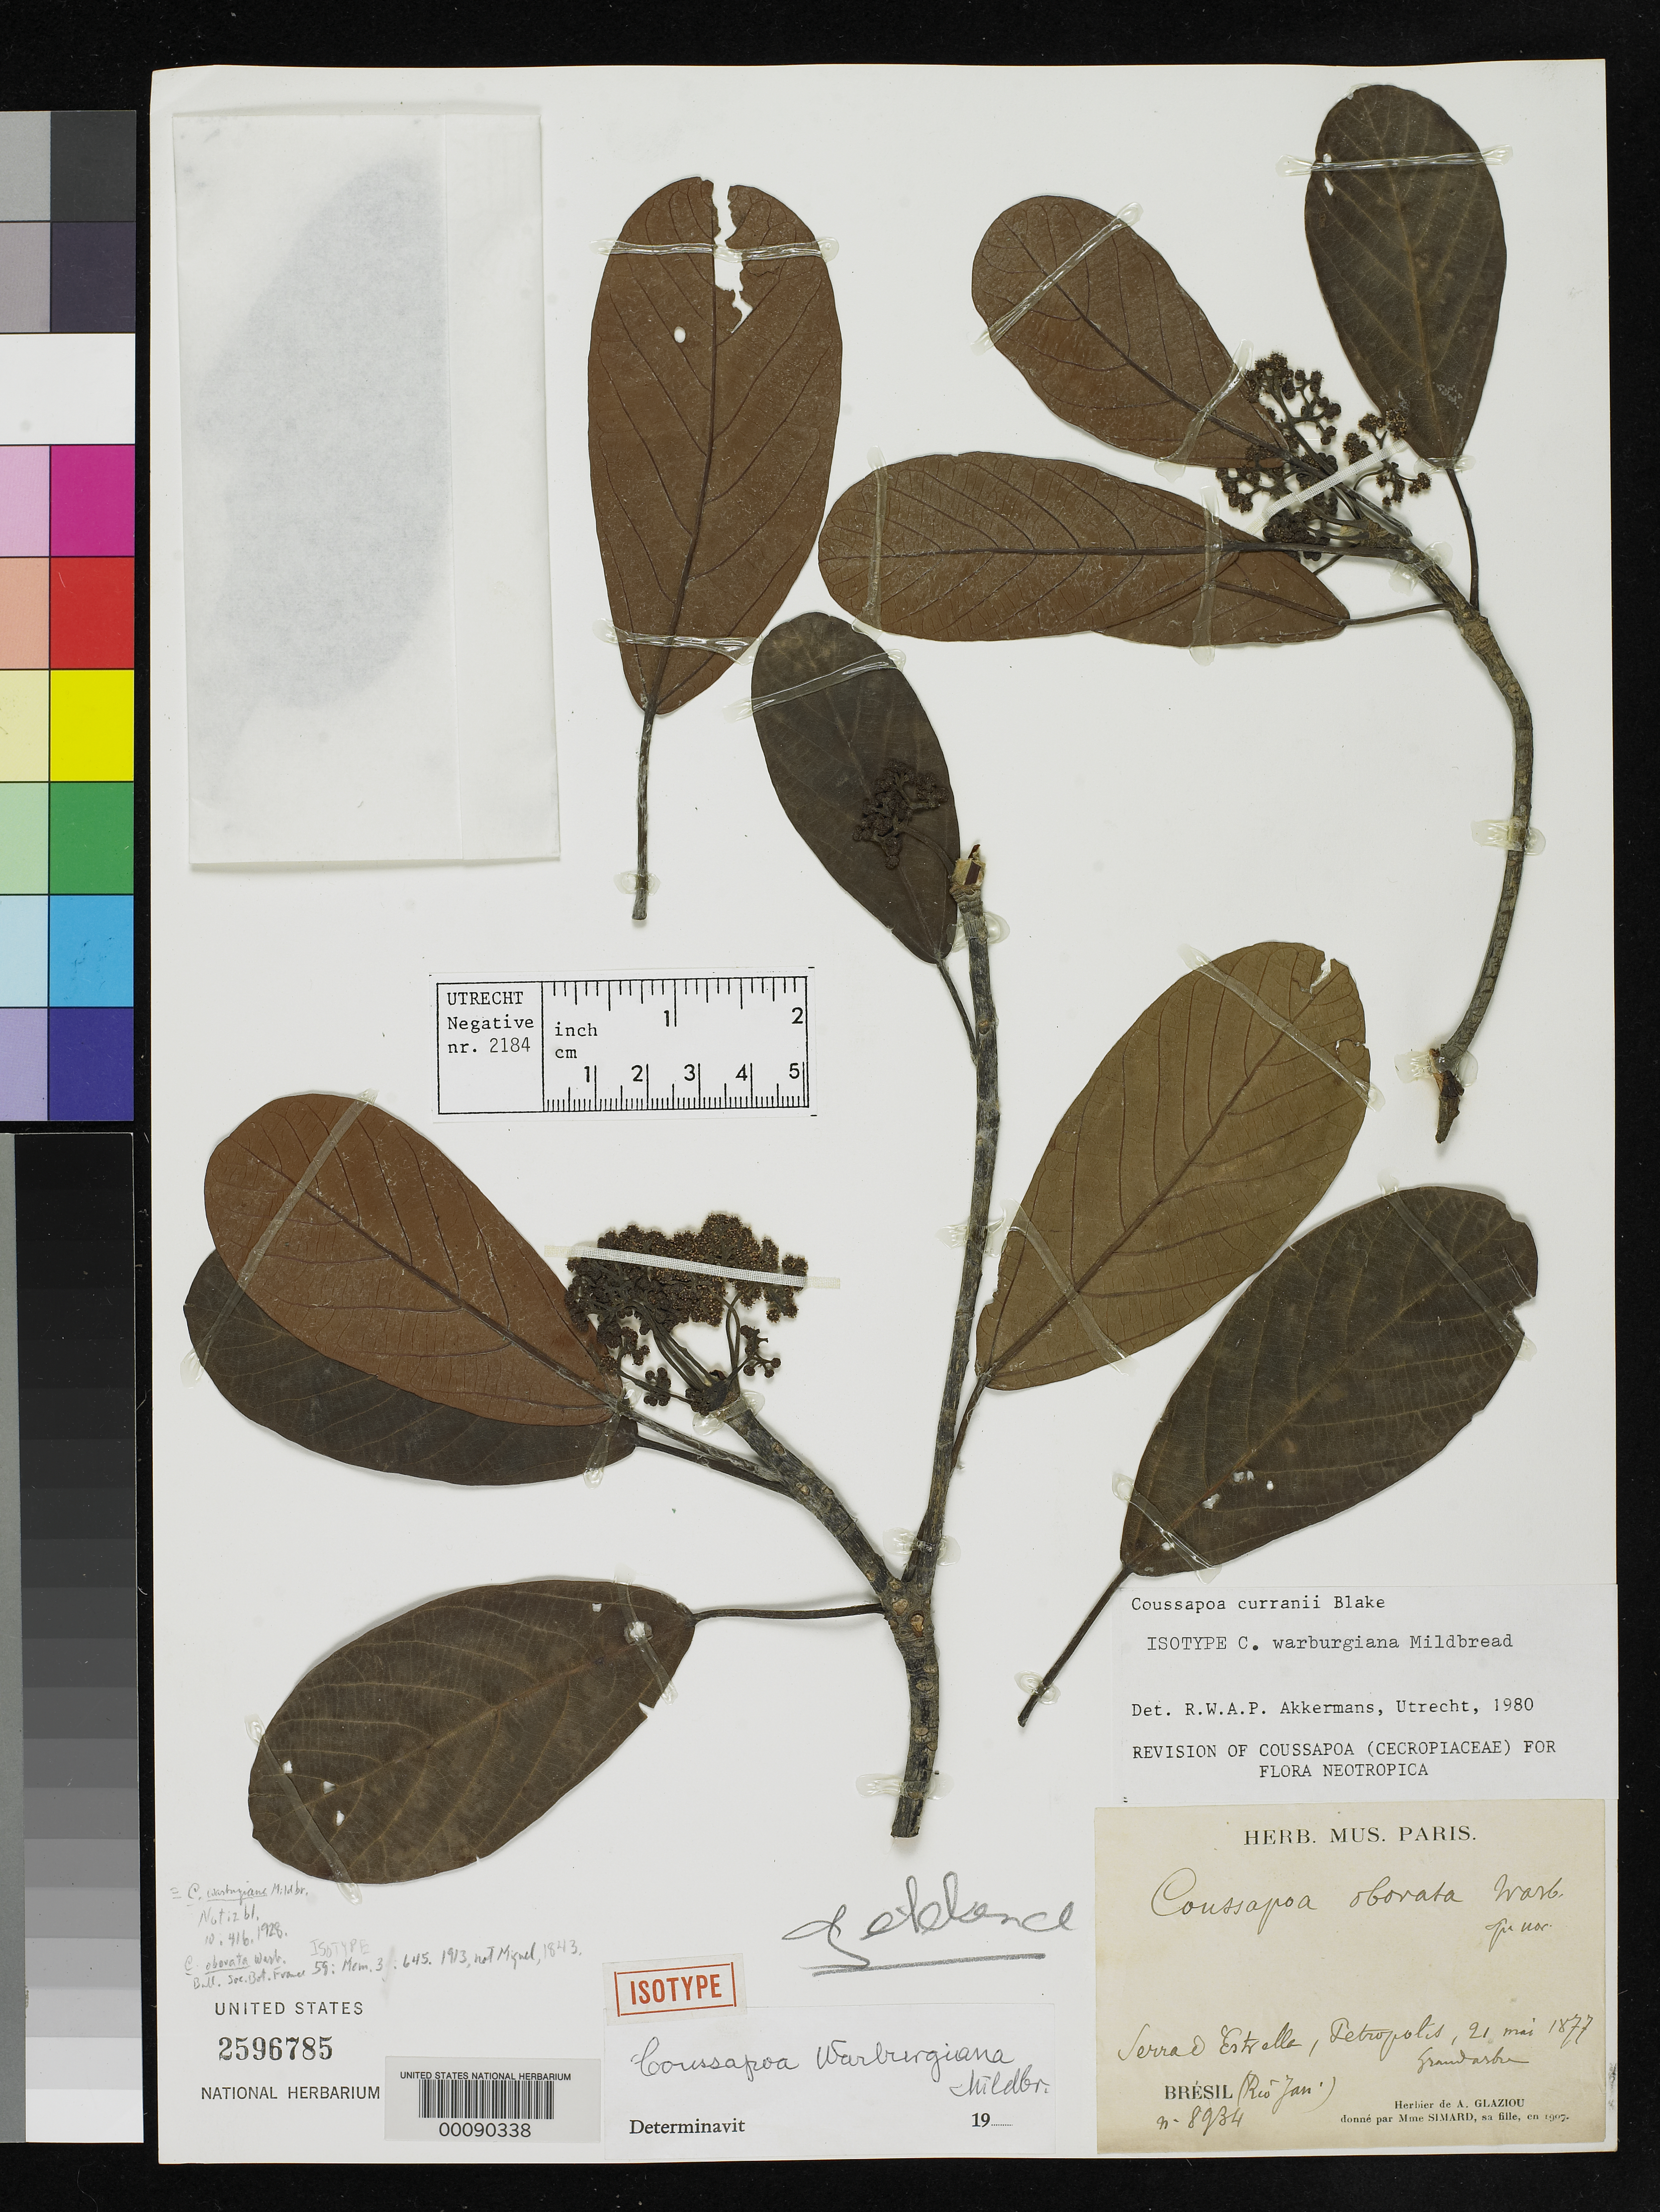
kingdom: Plantae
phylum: Tracheophyta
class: Magnoliopsida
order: Rosales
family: Urticaceae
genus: Coussapoa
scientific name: Coussapoa obovata Warb. ex Glaz., nom. illeg.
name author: Warb. ex Glaz.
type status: Isotype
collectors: A. F. M. Glaziou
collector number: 8934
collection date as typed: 21 May 1877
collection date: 1877-05-21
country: Brazil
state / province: Rio de Janeiro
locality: Serra da Estrella, Petropolis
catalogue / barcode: US 2596785